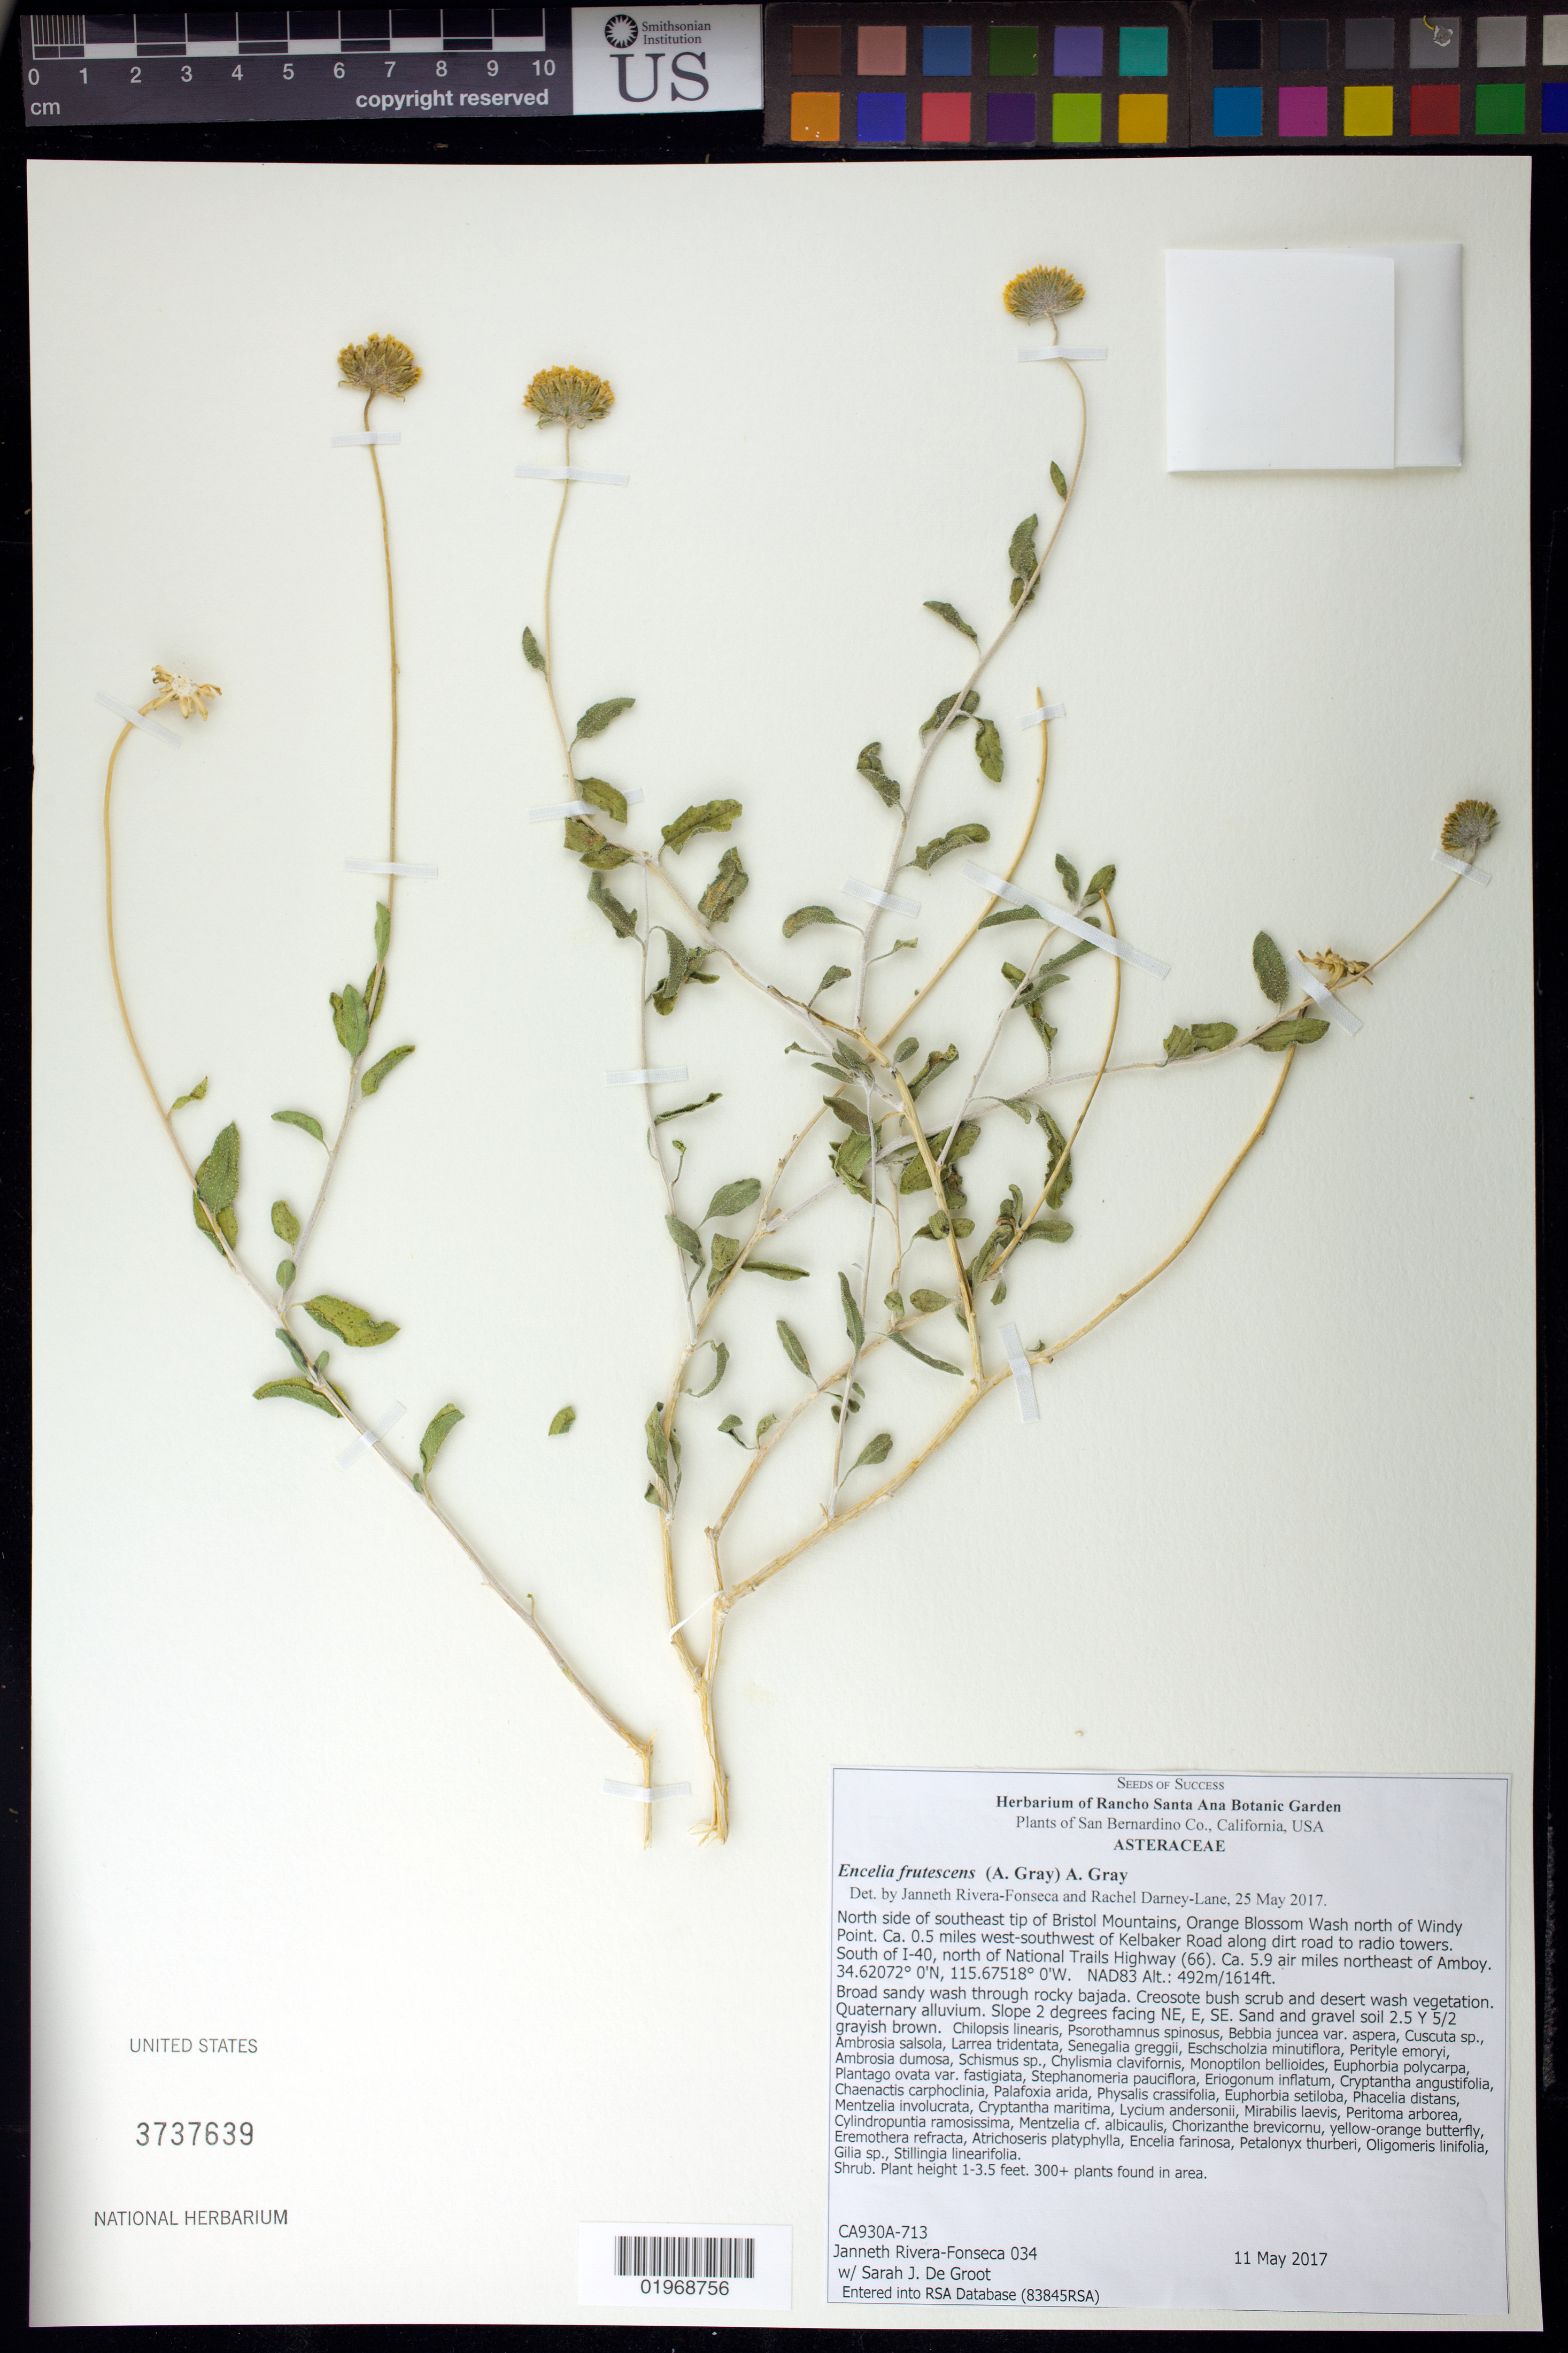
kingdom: Plantae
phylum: Tracheophyta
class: Magnoliopsida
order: Asterales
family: Asteraceae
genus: Encelia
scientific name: Encelia frutescens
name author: (A. Gray) A. Gray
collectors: J. Rivera-Fonseca & S. De Groot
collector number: CA930A-713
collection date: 2017-05-11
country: United States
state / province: California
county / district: San Bernardino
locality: SE tip of Bristol Mts, Orange Blossom Walsh N of Windy Point, N of National Trails Hwy (66), ca. 5.9 air miles NE of Amboy.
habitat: Broad sandy wash through rocky bajada. Creosote bush scrub and desert wash vegetation.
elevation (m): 492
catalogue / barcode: US 3737639